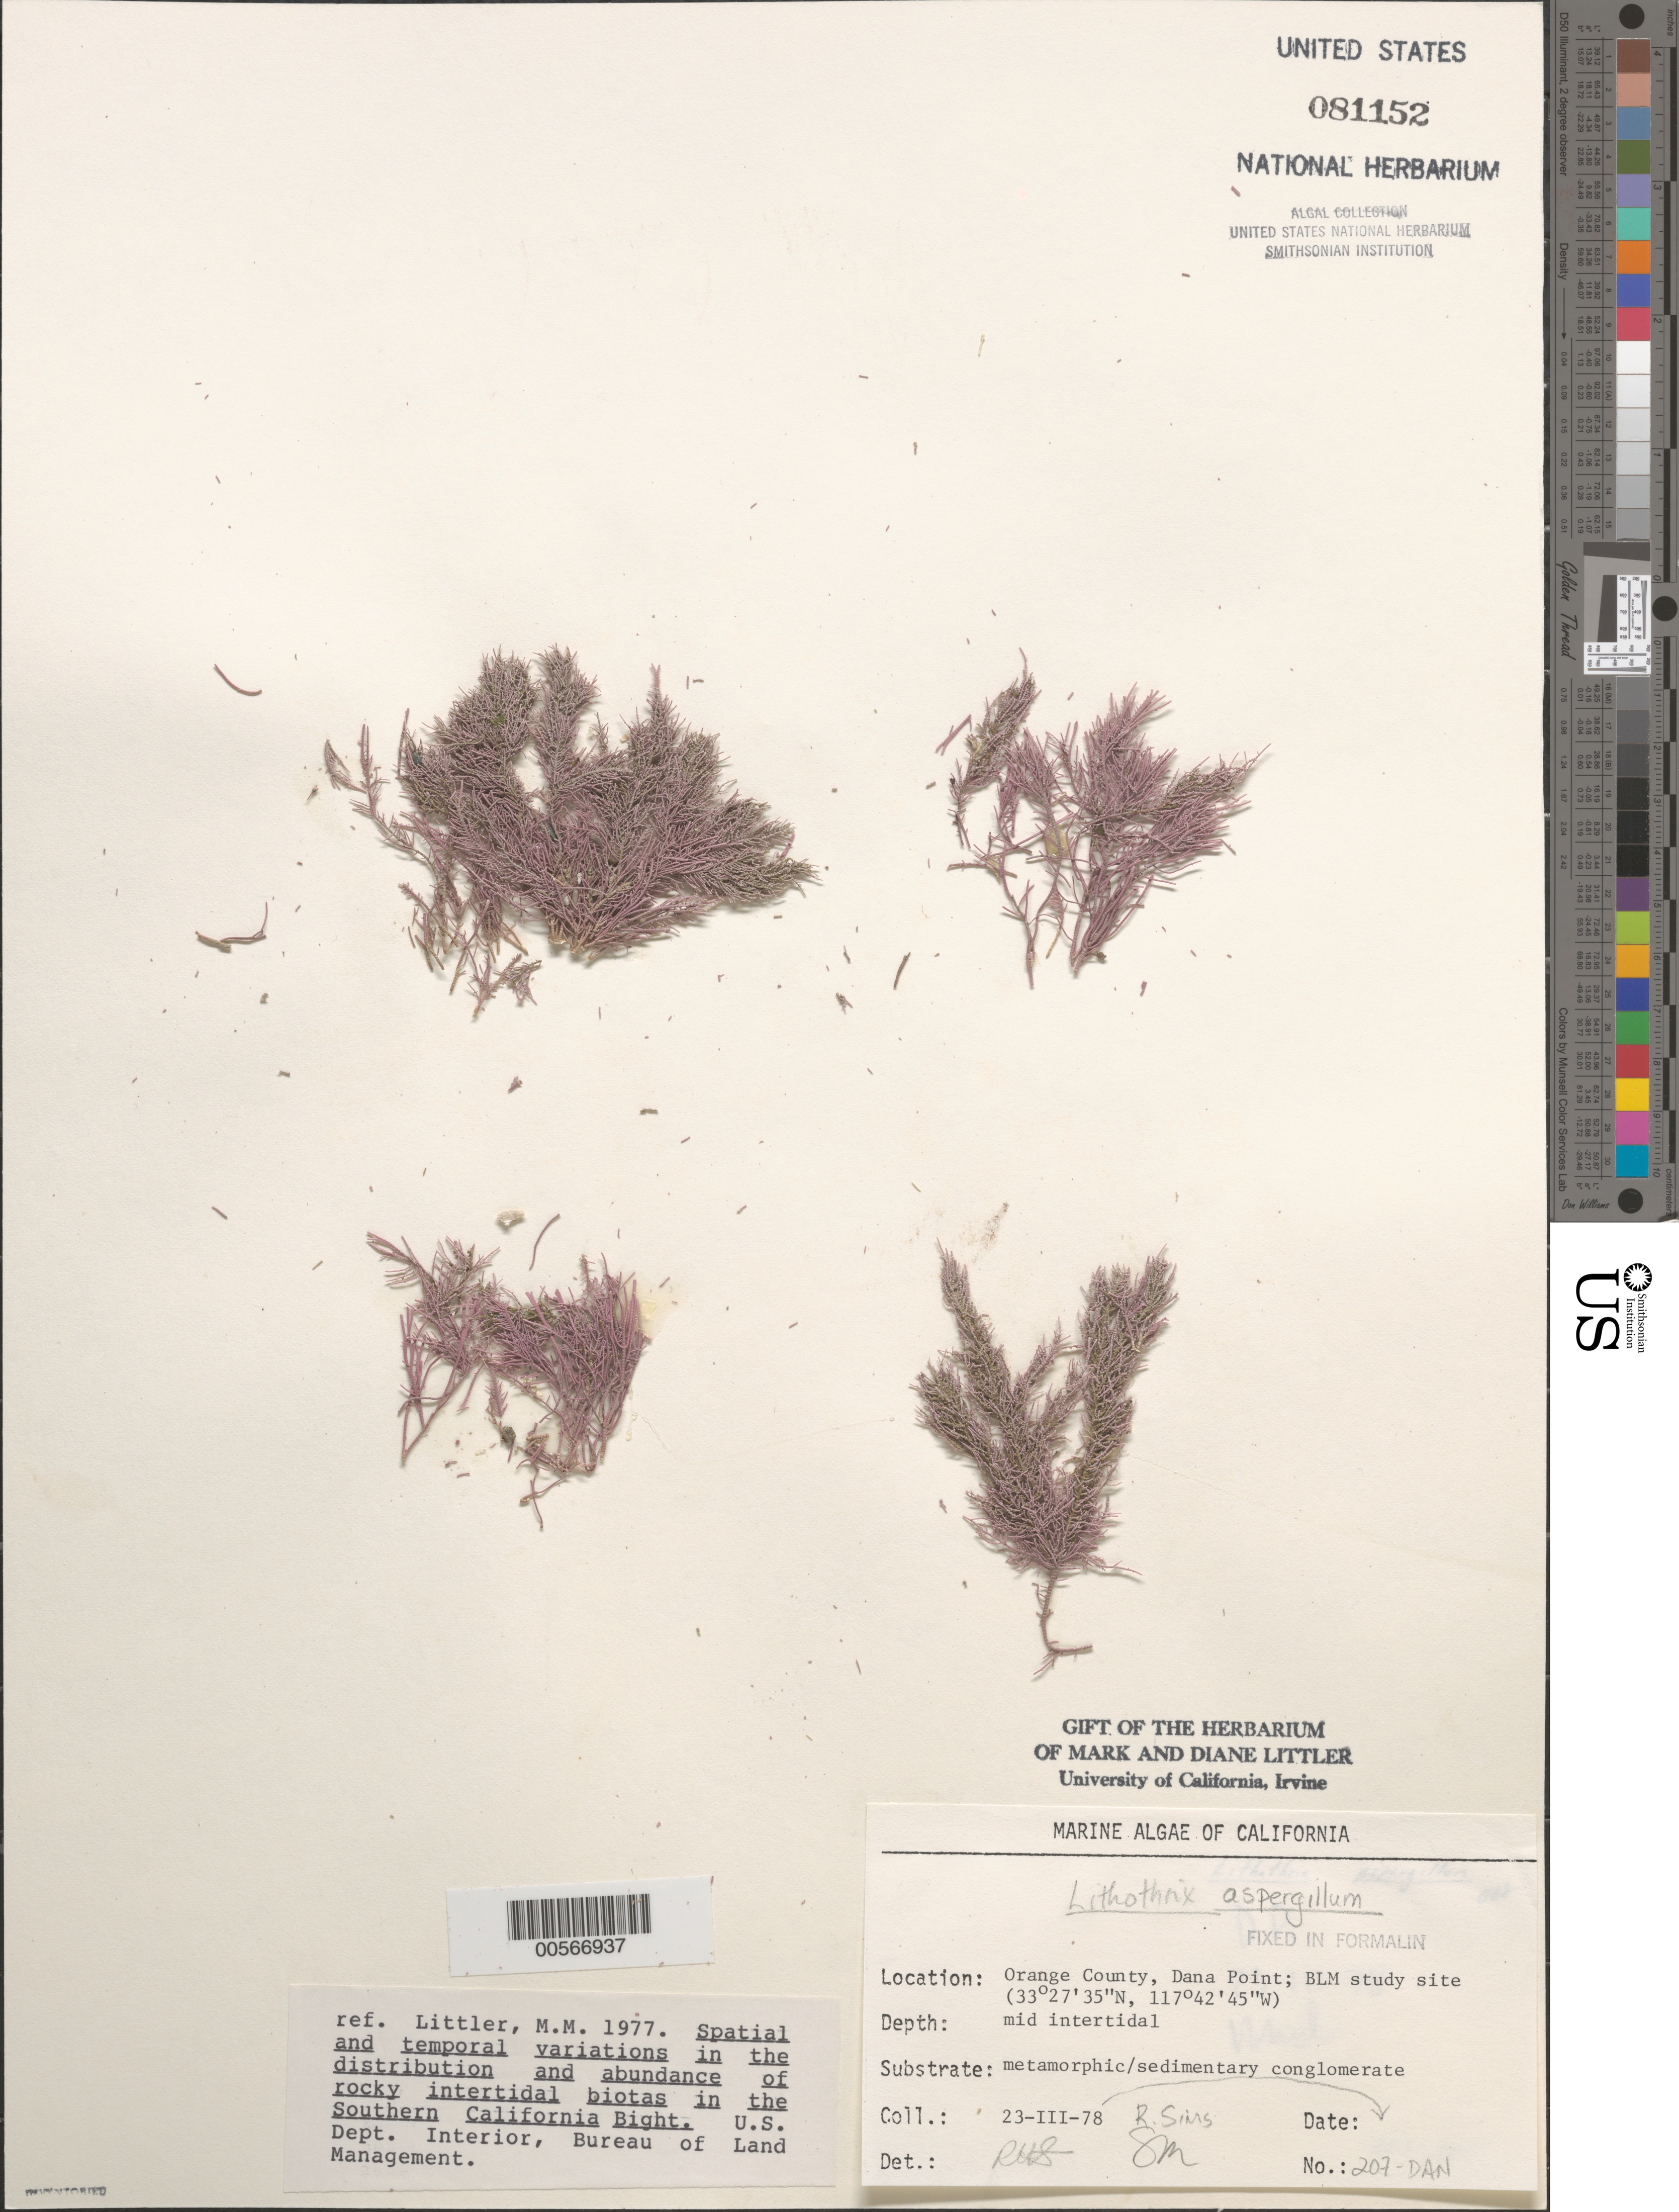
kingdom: Plantae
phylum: Rhodophyta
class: Florideophyceae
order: Corallinales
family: Lithophyllaceae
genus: Lithothrix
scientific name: Lithothrix aspergillum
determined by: Sims, Robert H.; Murray, S. N.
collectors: R. H. Sims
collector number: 207-DAN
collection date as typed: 23 Mar 1978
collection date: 1978-03-23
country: United States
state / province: California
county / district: Orange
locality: Dana Point, 1 km north of marina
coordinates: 33 27'35"N, 117 42'45"W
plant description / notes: BLM-SOCALBIGHT Rocky Intertidal Survey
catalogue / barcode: US 81152